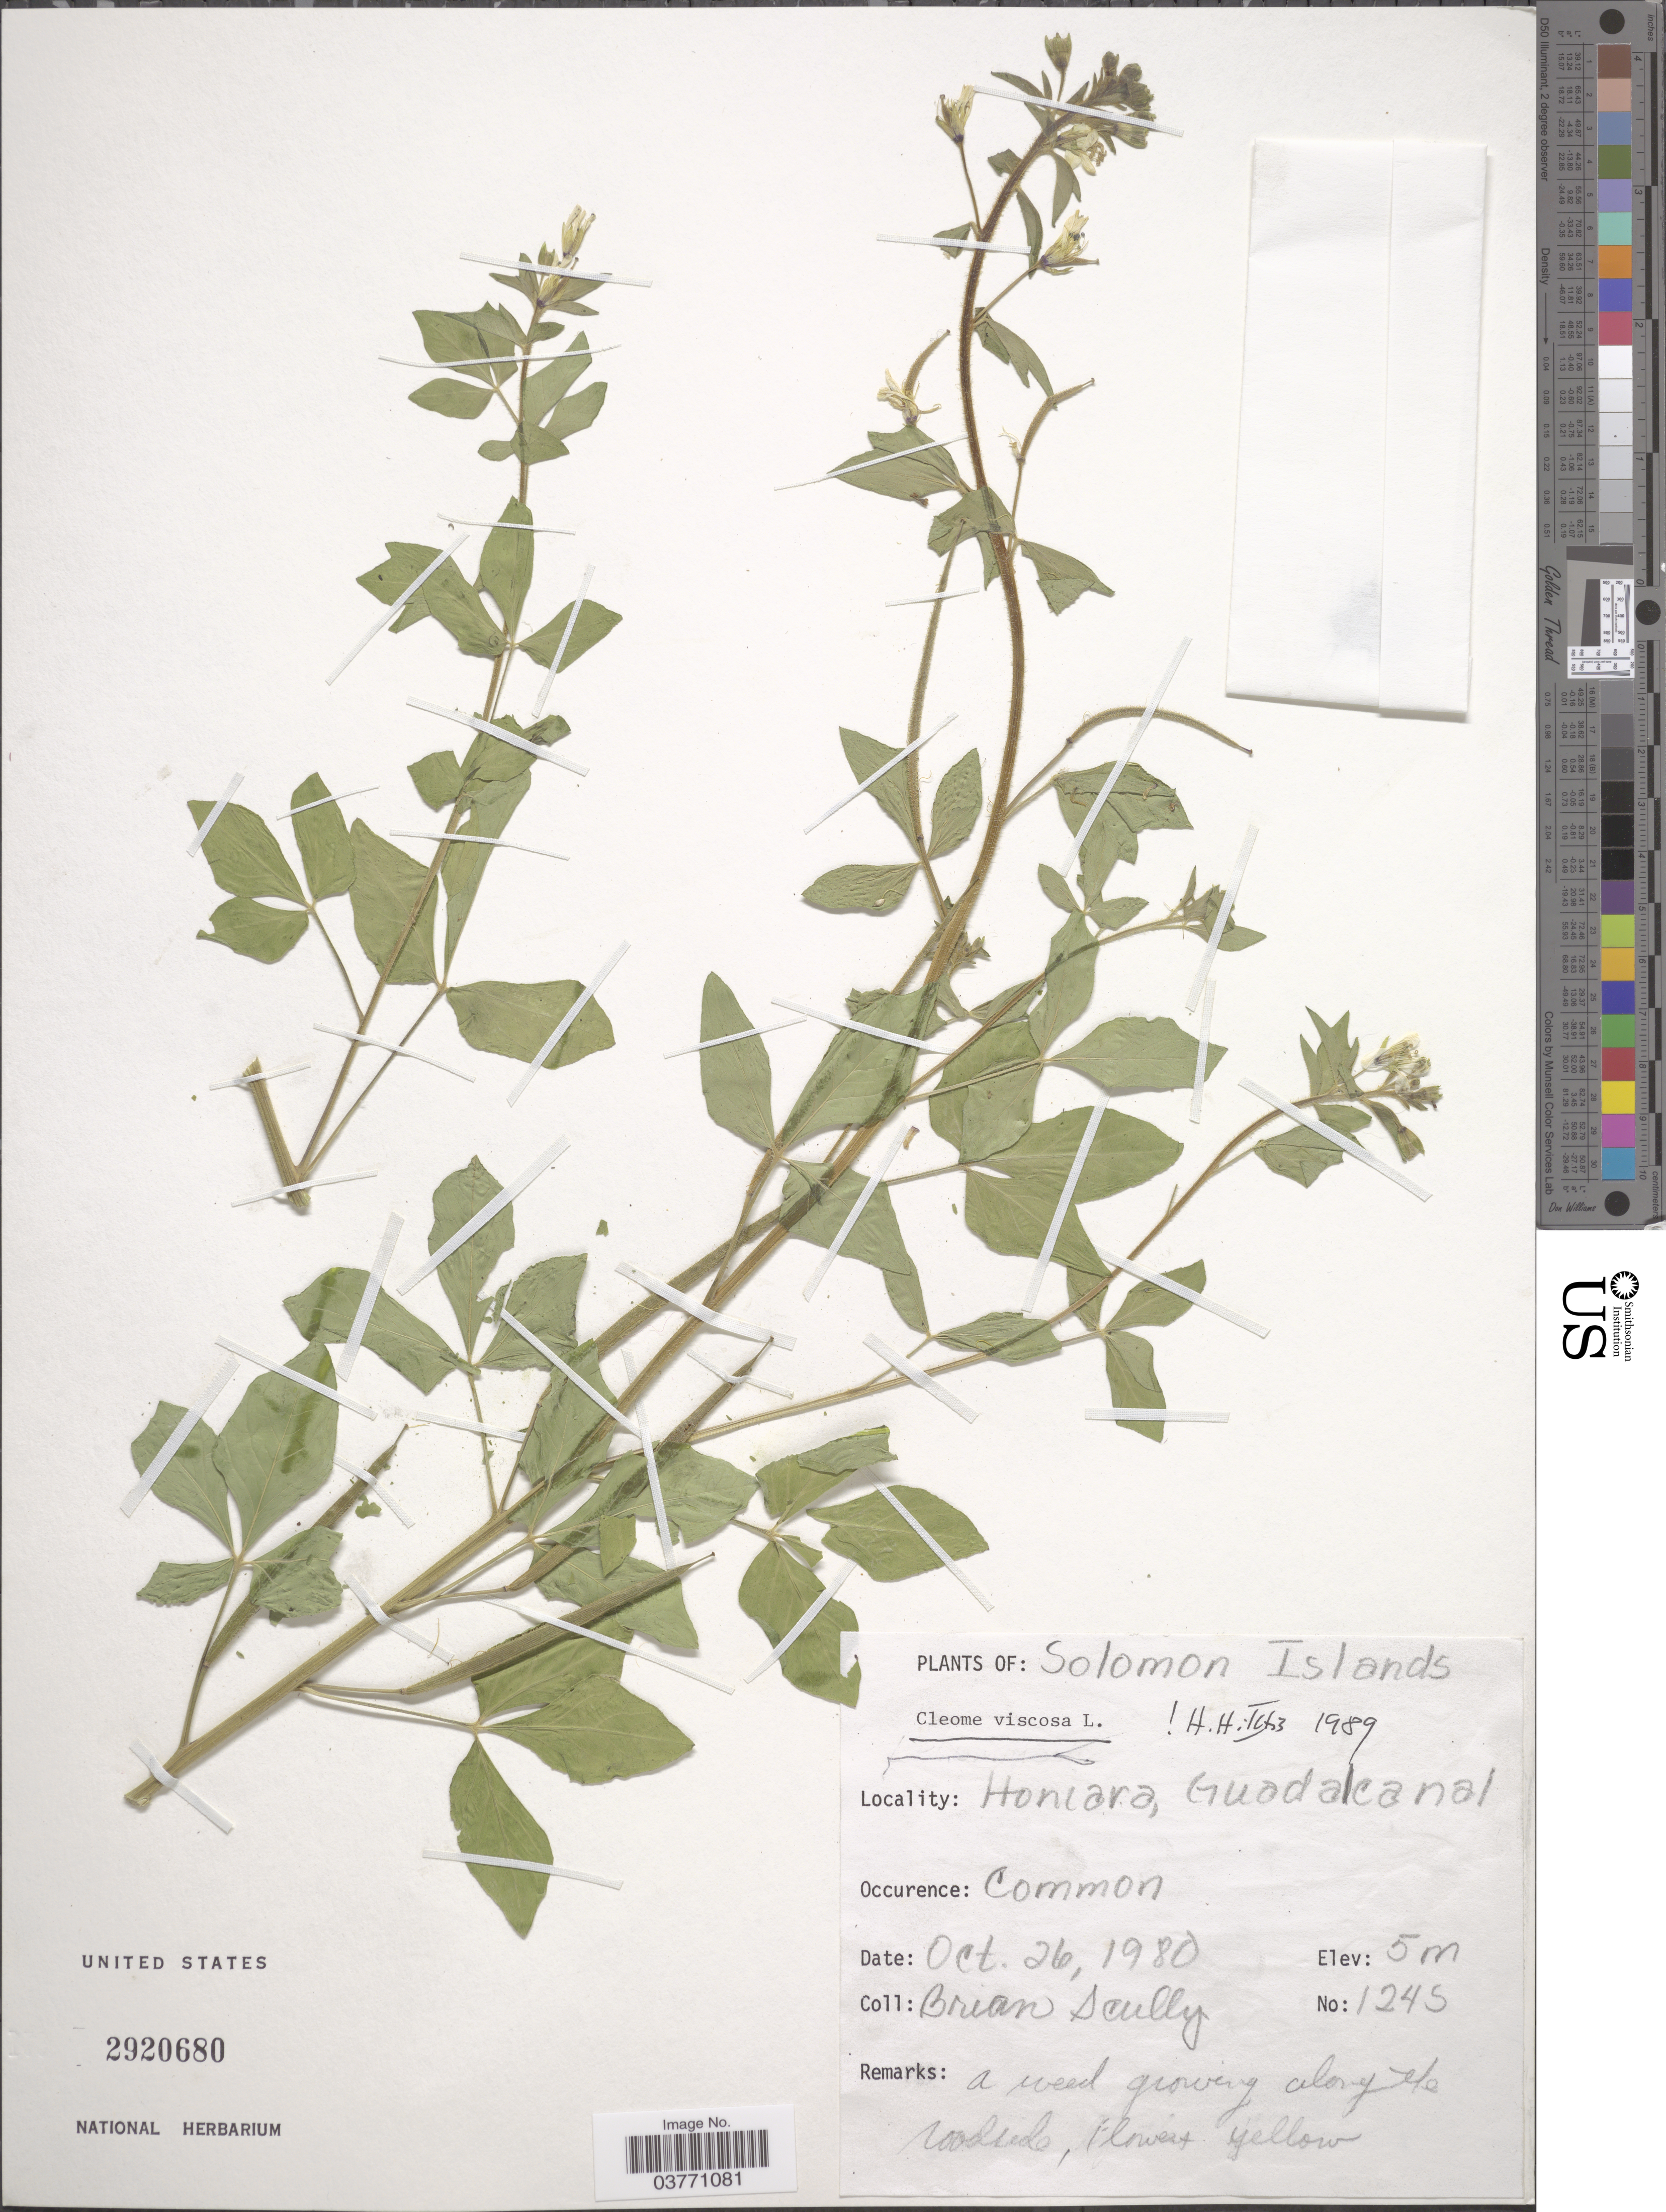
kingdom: Plantae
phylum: Tracheophyta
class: Magnoliopsida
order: Brassicales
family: Cleomaceae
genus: Arivela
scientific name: Arivela viscosa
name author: (L.) Raf.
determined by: Wagner, W. L., (BOT), Smithsonian Institution - National Museum of Natural History (UNITED STATES)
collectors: B. Scully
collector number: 1245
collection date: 1980-10-26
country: Solomon Islands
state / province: Solomon Islands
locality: Honiara, Guadalcanal.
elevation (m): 5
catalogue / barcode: US 2920680